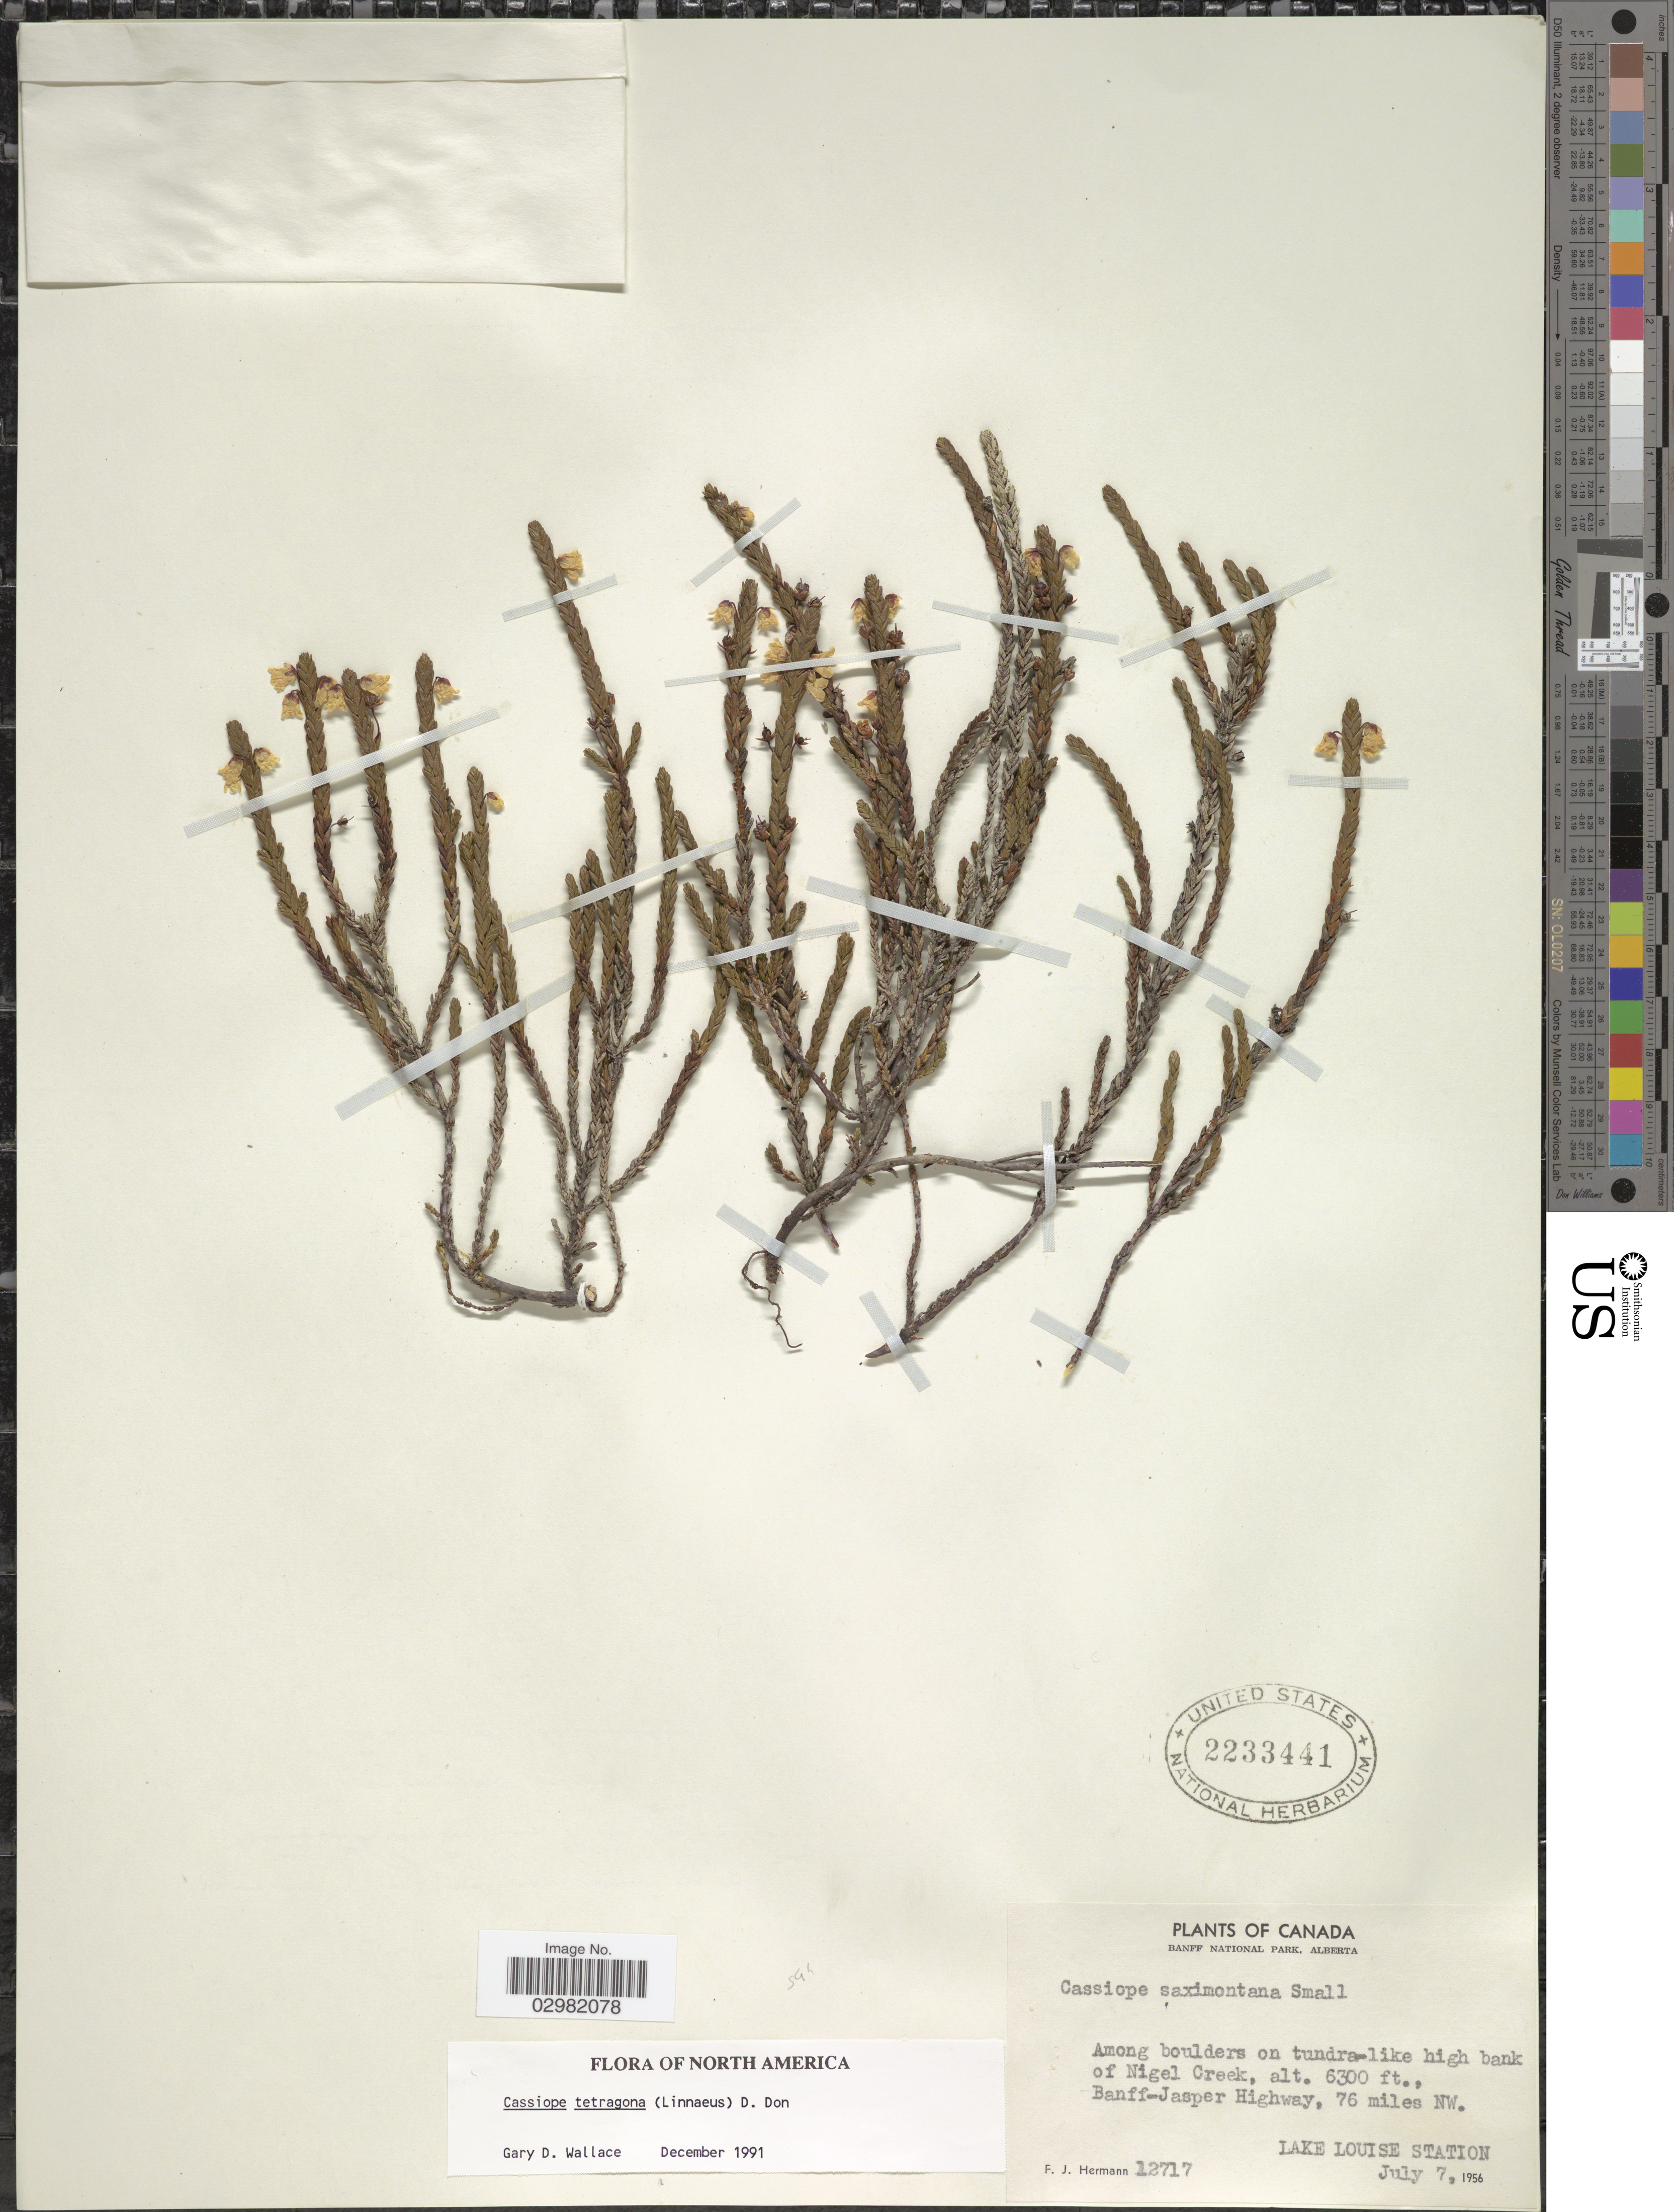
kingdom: Plantae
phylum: Tracheophyta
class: Magnoliopsida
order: Ericales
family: Ericaceae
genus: Cassiope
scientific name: Cassiope tetragona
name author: (L.) D. Don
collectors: F. J. Hermann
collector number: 12717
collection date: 1956-07-07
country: Canada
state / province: Alberta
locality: Banff National Park. Among boulders on tundra-like high bank of Nigel Creek. Banff-Jasper Highway, 76 miles NW. Lake Louise Station.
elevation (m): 1920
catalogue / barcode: US 2233441